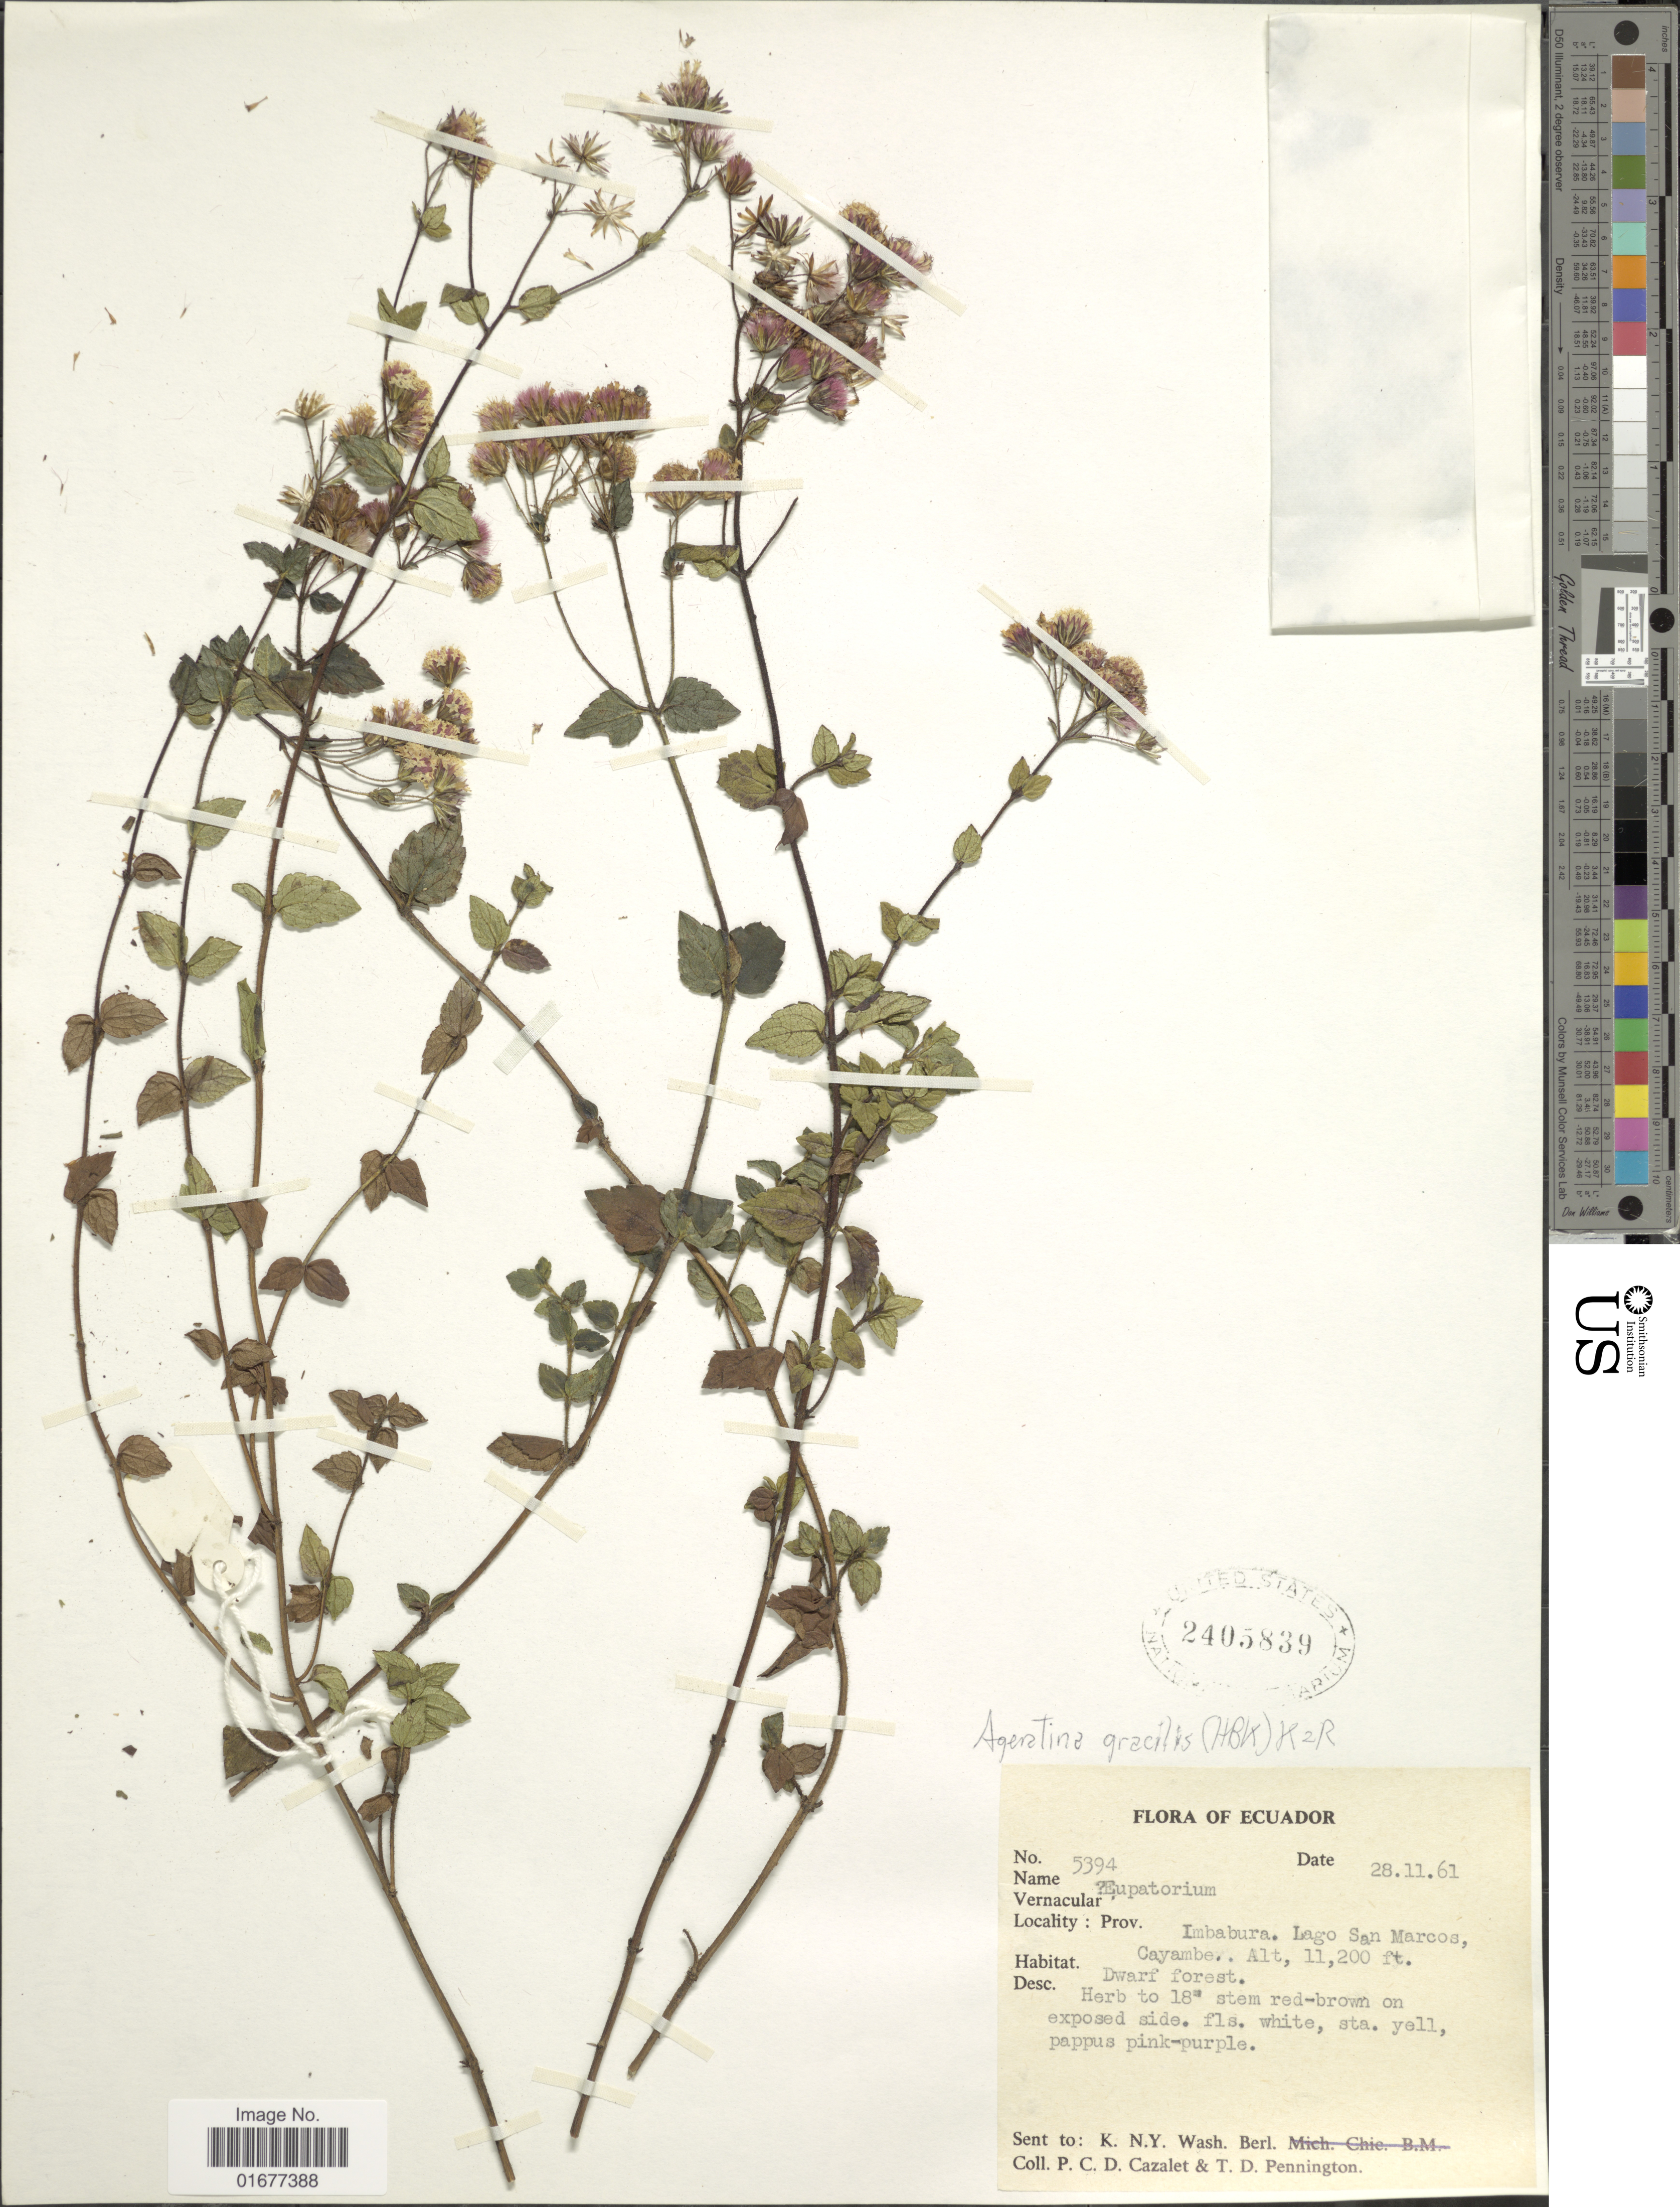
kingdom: Plantae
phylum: Tracheophyta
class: Magnoliopsida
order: Asterales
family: Asteraceae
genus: Ageratina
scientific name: Ageratina gracilis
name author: (Kunth) R.M. King & H. Rob.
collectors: P. C. D. Cazalet & T. D. Pennington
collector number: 5394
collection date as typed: Transcribed d/m/y: 28/11/61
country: Ecuador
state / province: Imbabura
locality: Lago San Marcos, Cayambe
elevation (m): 3414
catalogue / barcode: US 2405839